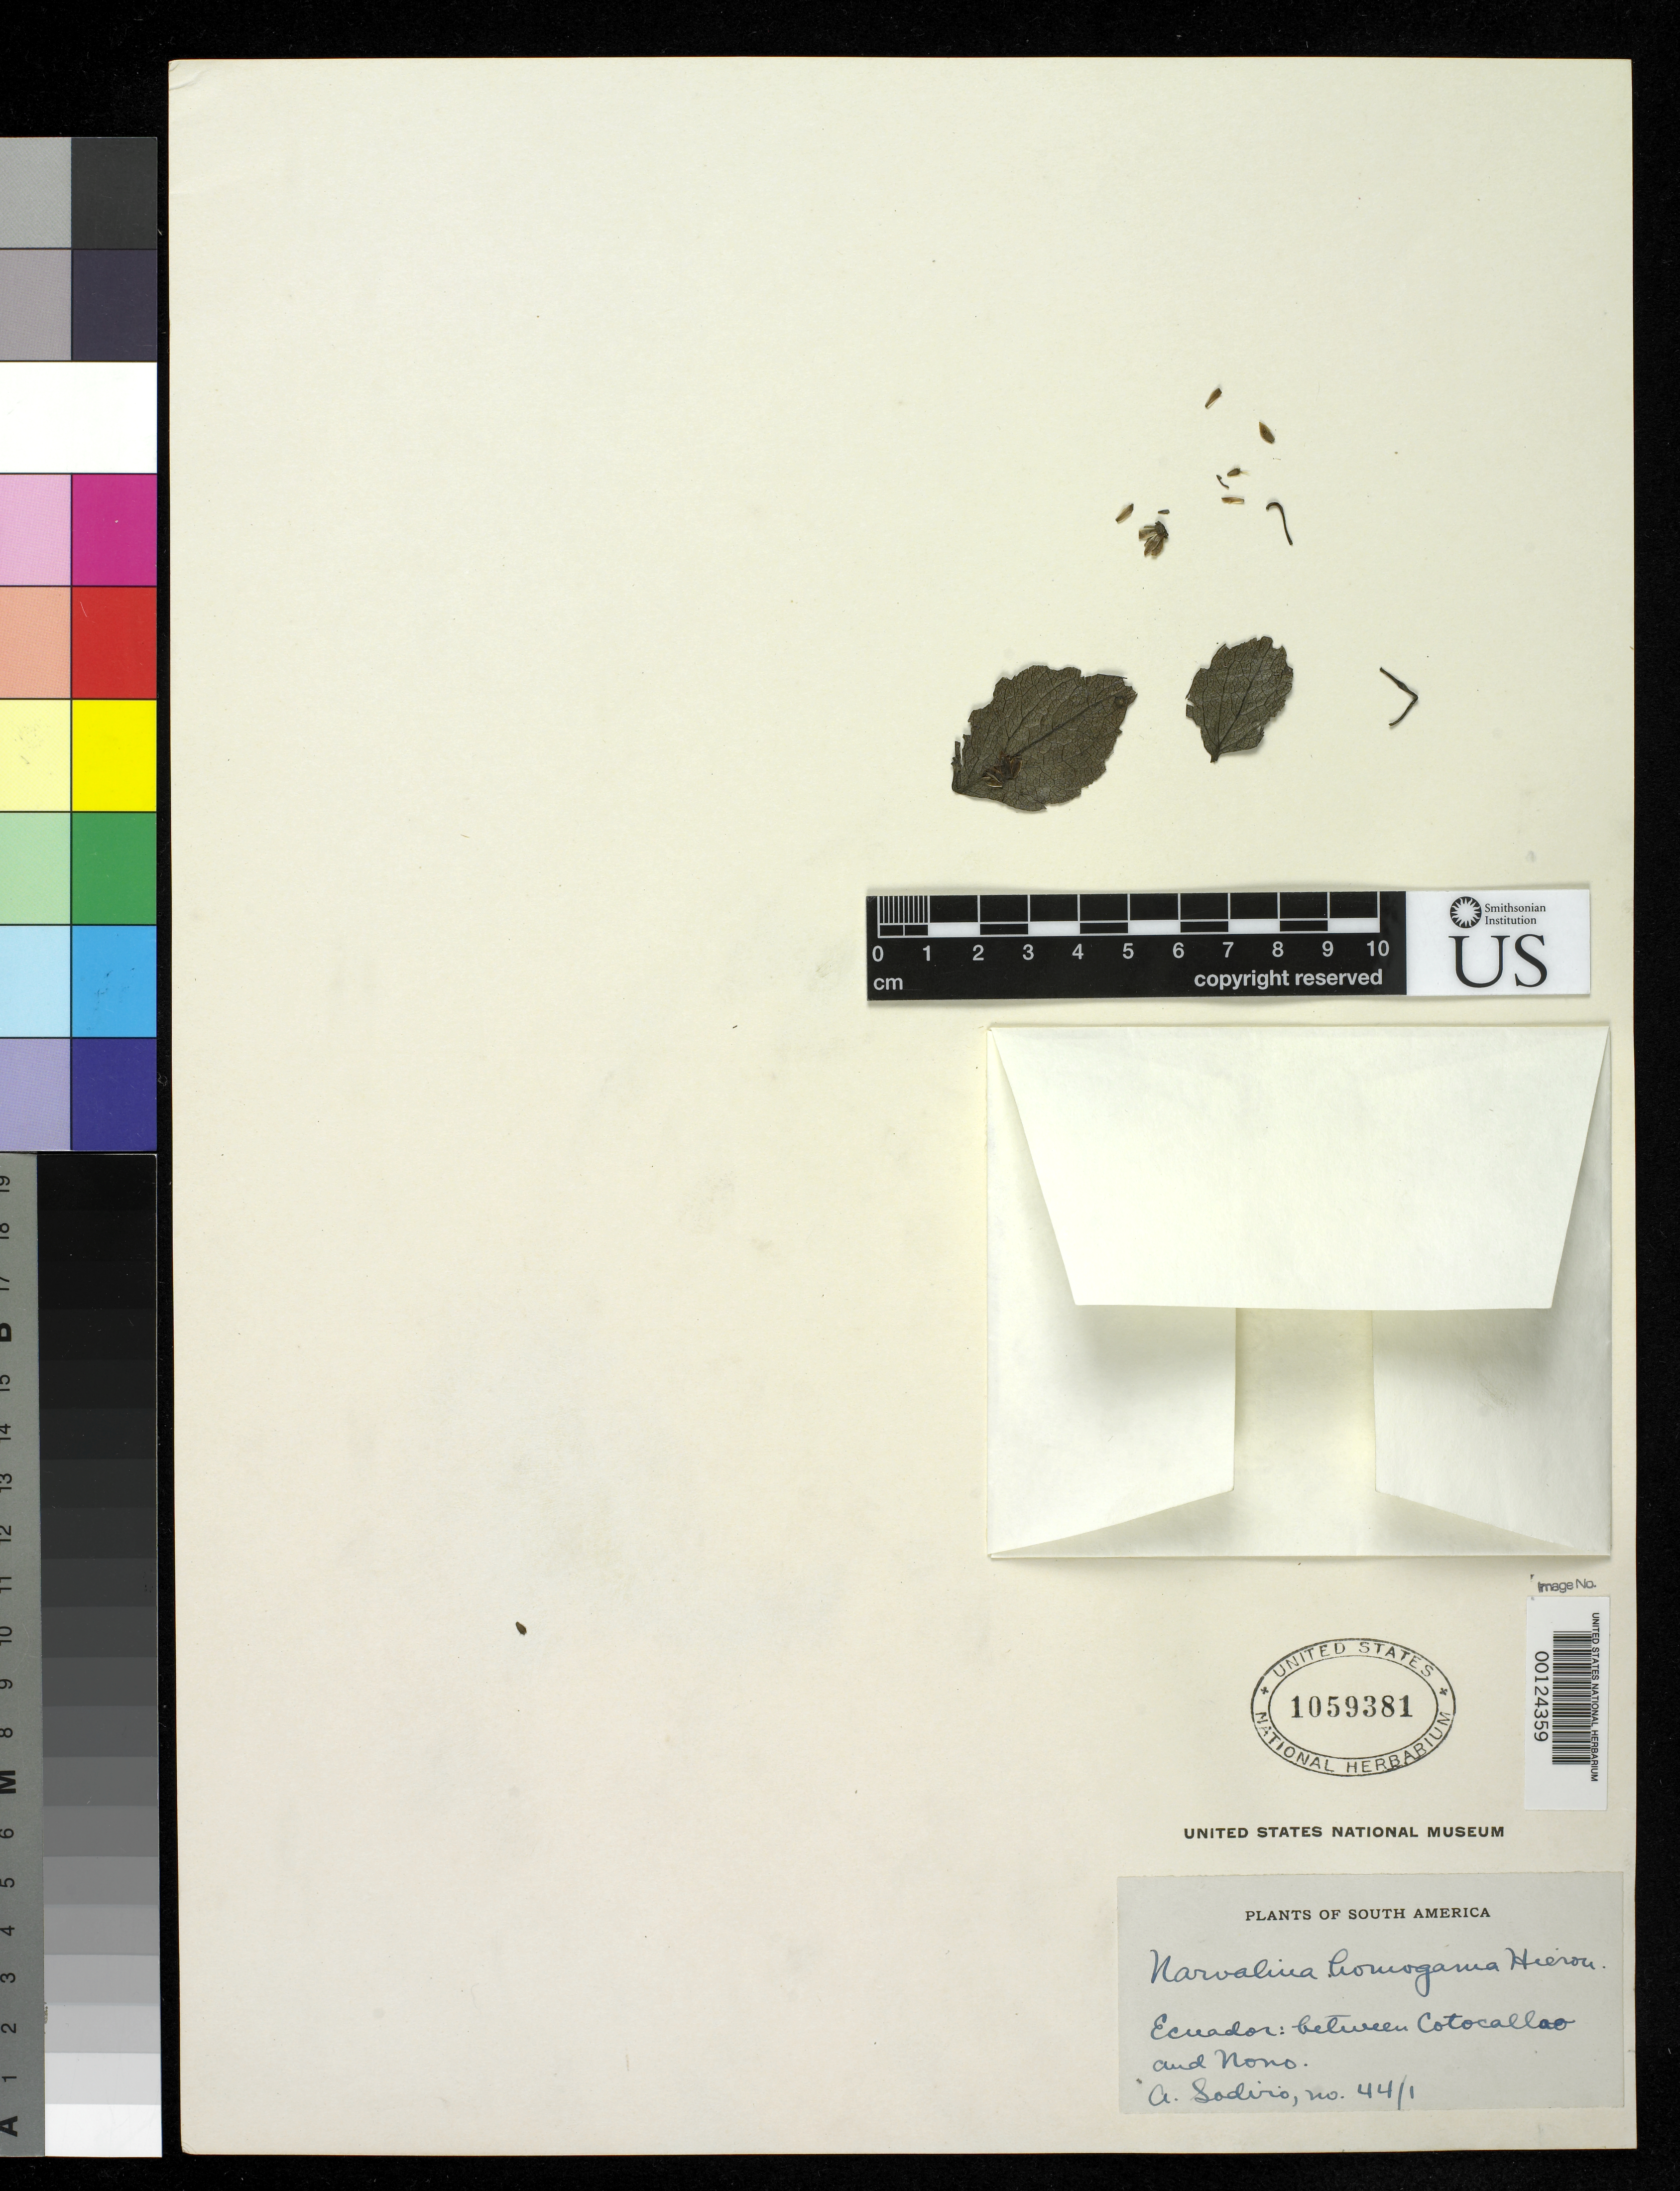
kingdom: Plantae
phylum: Tracheophyta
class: Magnoliopsida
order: Asterales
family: Asteraceae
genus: Narvalina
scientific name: Narvalina homogama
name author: Hieron.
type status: Isotype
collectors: L. Sodiro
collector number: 44/1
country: Ecuador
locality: Between Cotocallao and Nono.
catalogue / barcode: US 1059381